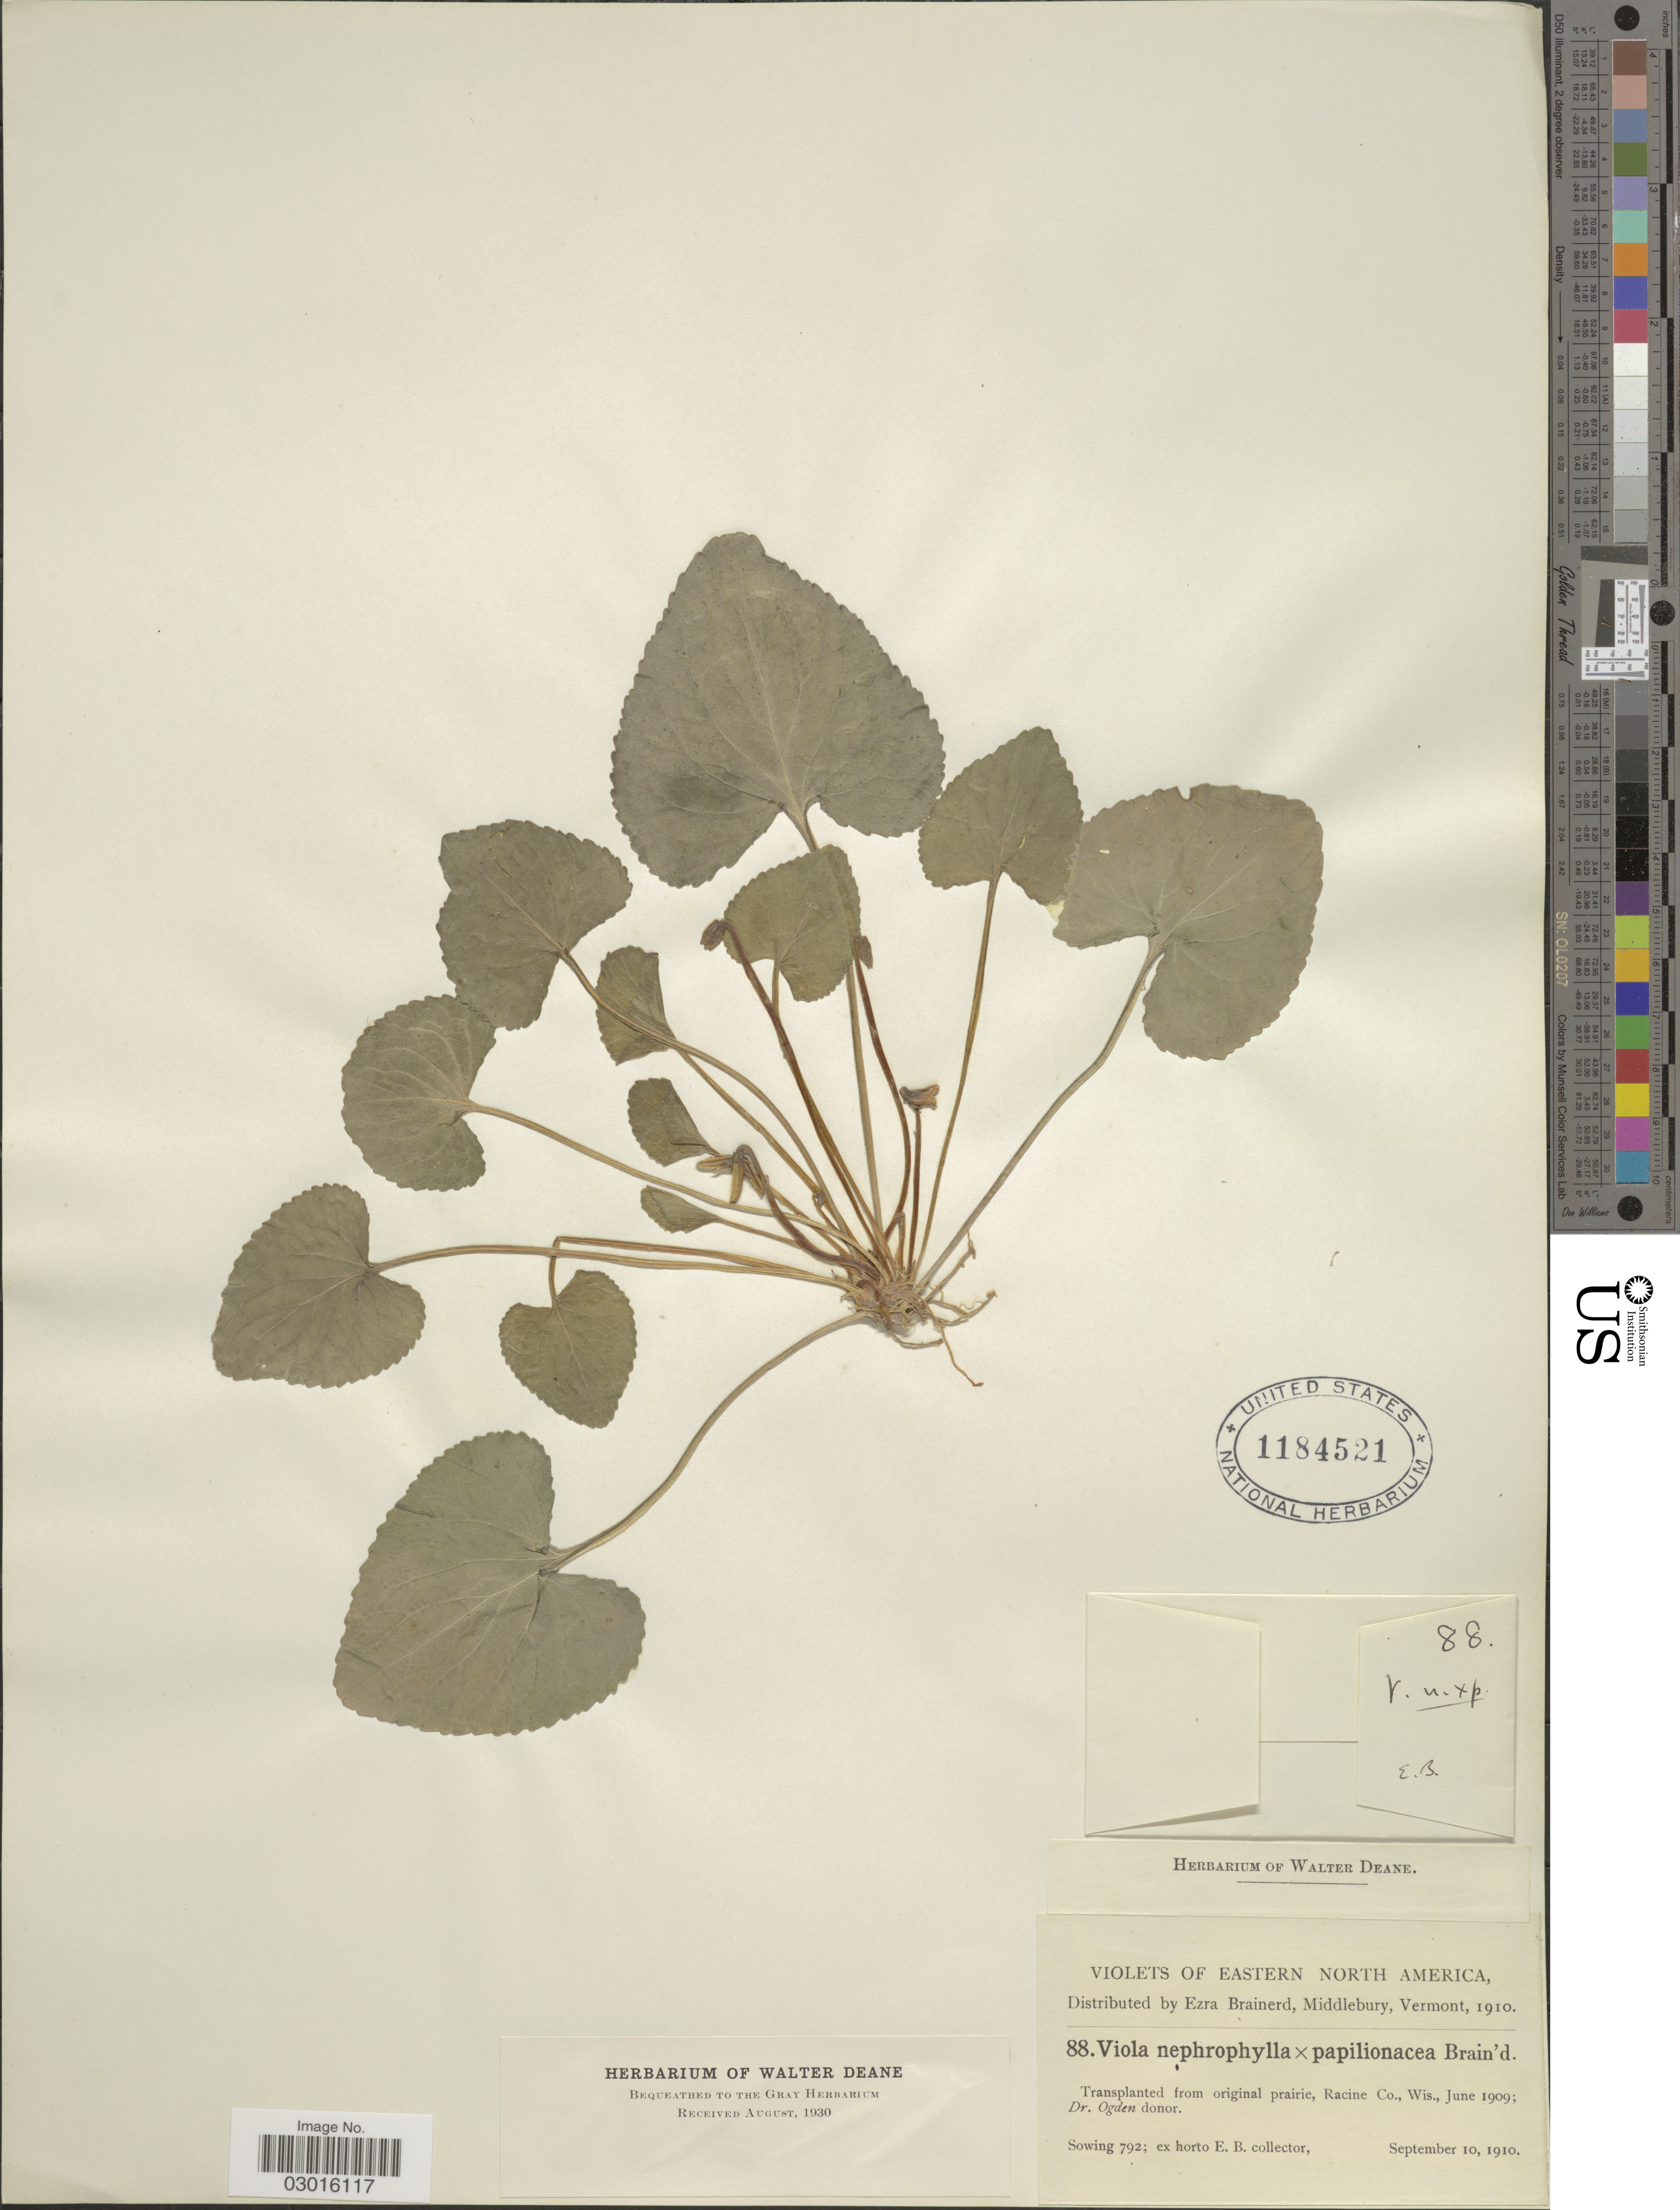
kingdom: Plantae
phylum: Tracheophyta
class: Magnoliopsida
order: Malpighiales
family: Violaceae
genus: Viola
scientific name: Viola nephrophylla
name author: Greene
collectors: ex herb. Ezra Brainerd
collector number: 88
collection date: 1910-09-10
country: United States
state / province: Wisconsin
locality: Eastern North America. Transplanted from original prairie, Racine Co., Wis.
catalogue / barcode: US 1184521